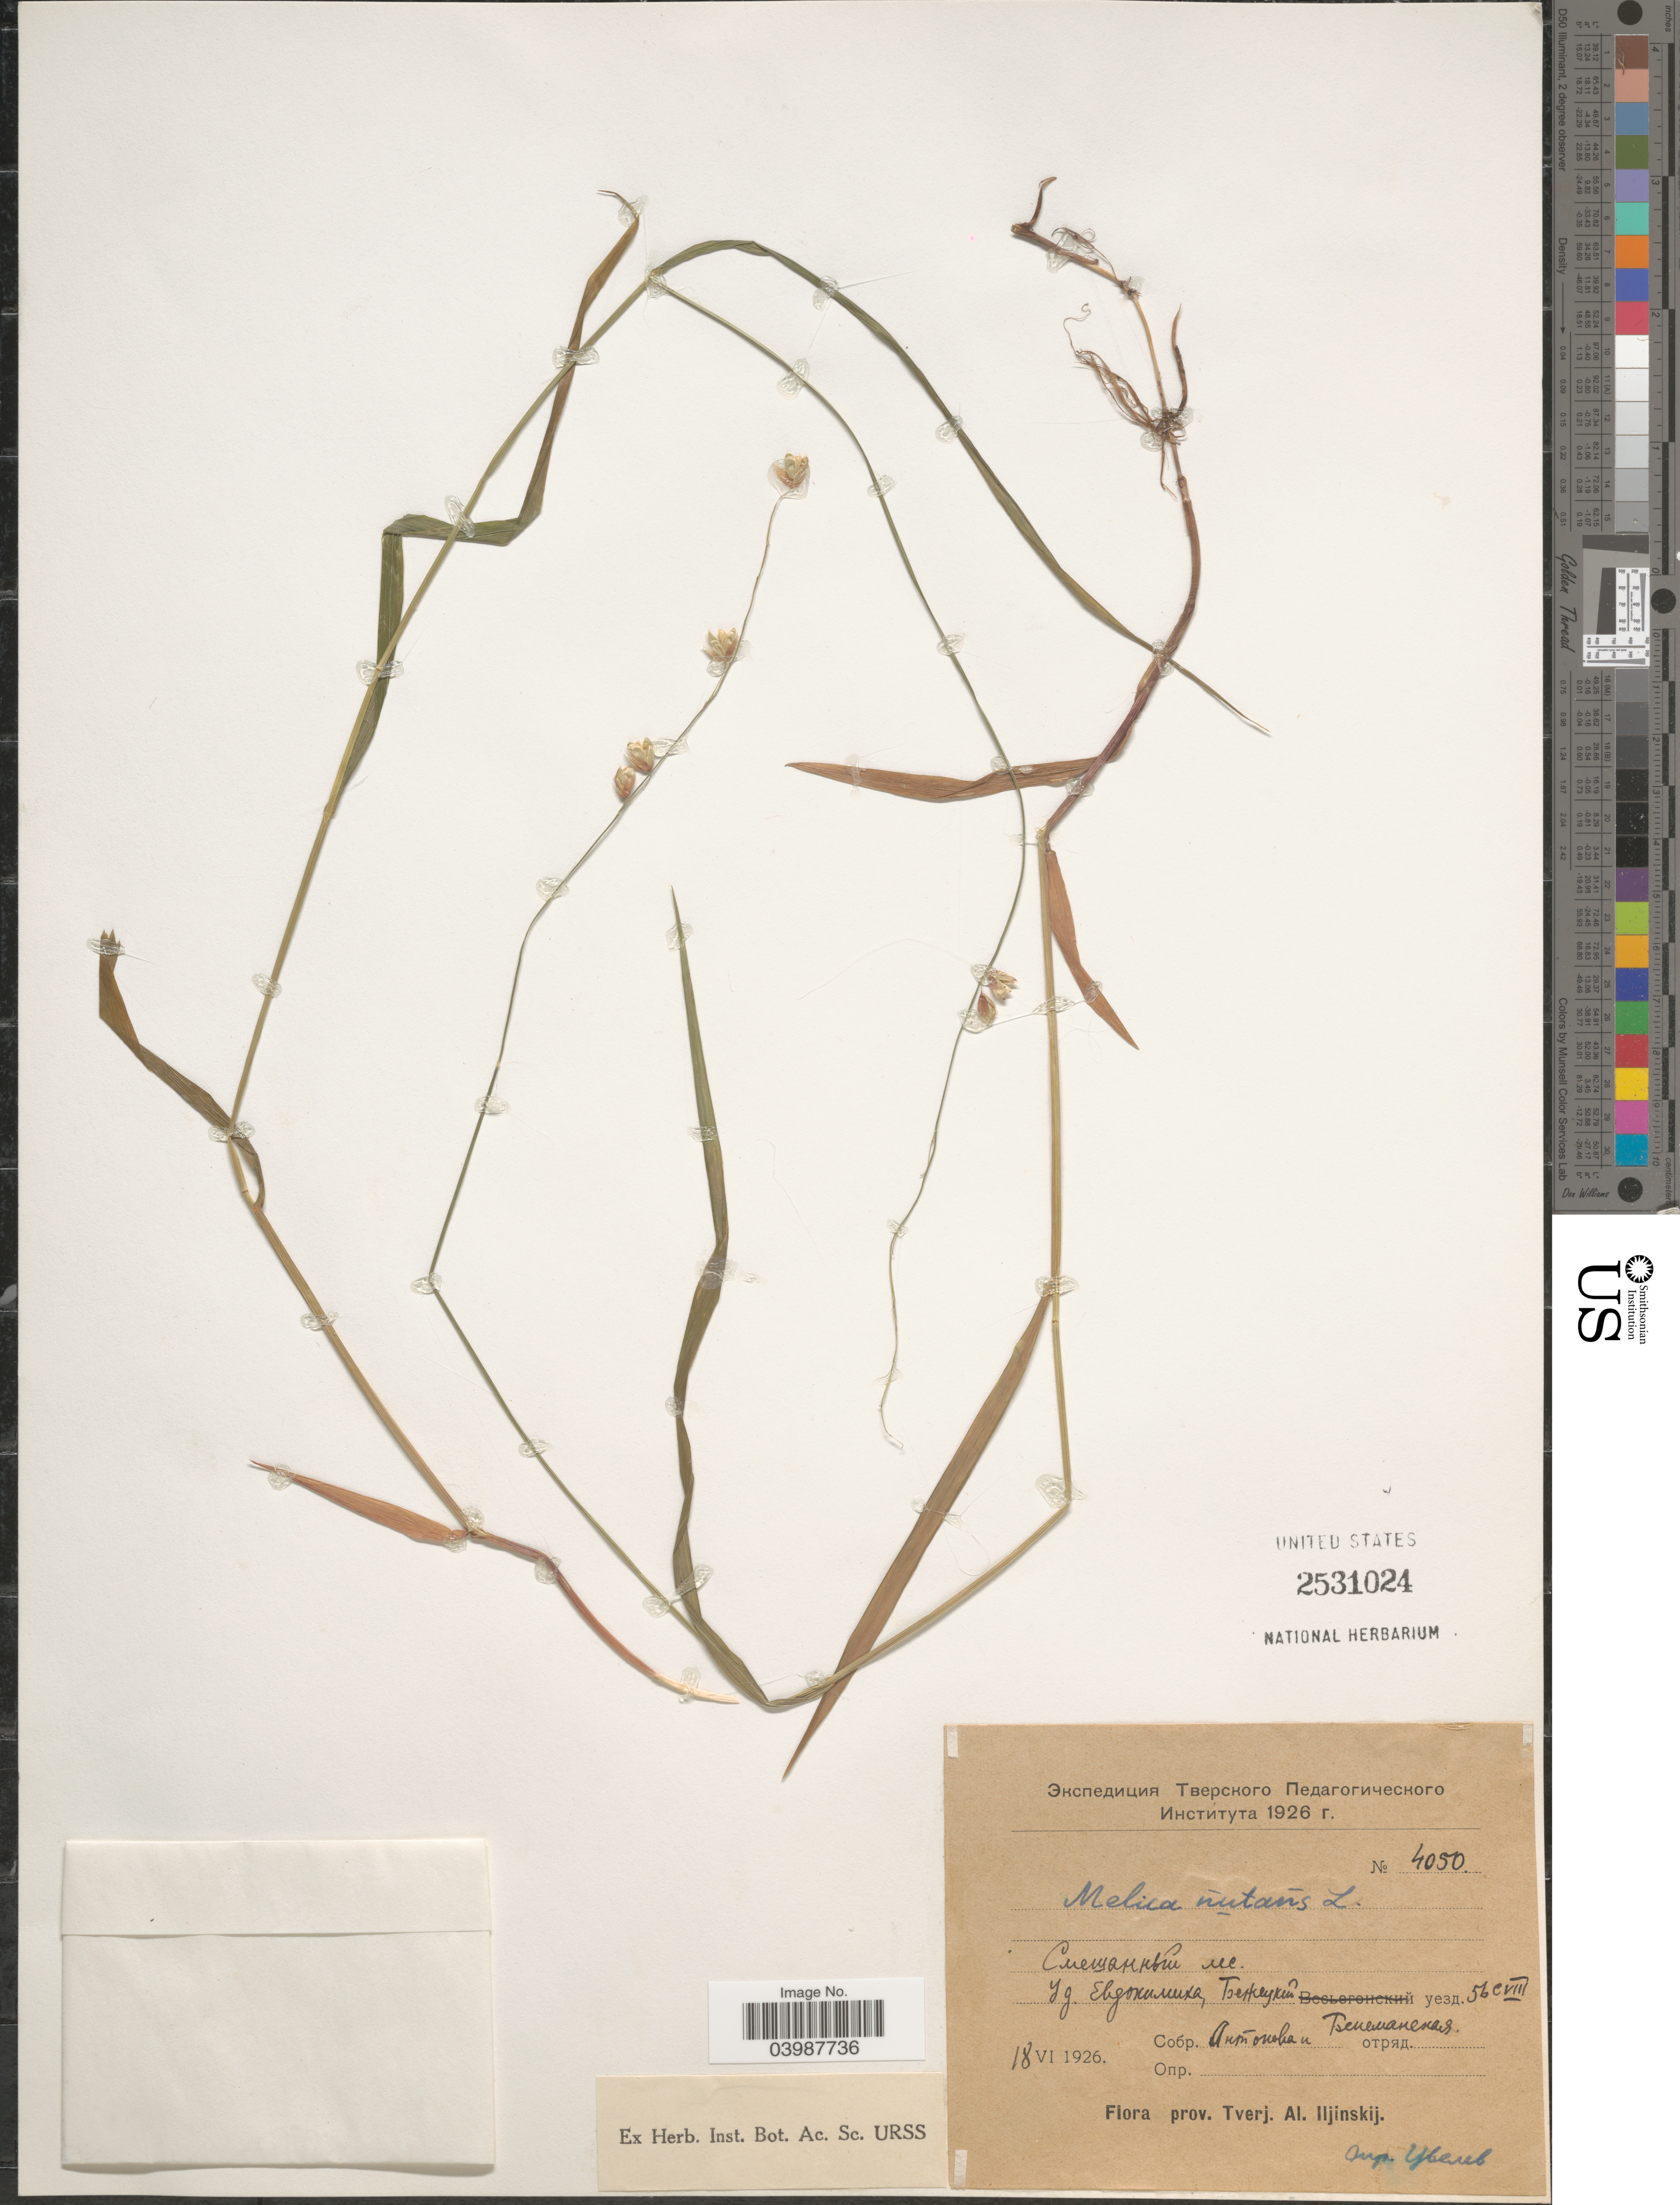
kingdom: Plantae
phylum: Tracheophyta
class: Liliopsida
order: Poales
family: Poaceae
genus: Melica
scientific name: Melica nutans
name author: L.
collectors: Antonova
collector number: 4050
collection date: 1926-06-18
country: Russian Federation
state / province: Tver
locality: Prov. Tverj. Al. Iljinskij. Bezhetskiy uezd, near village Yevdokimikha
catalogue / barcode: US 2531024